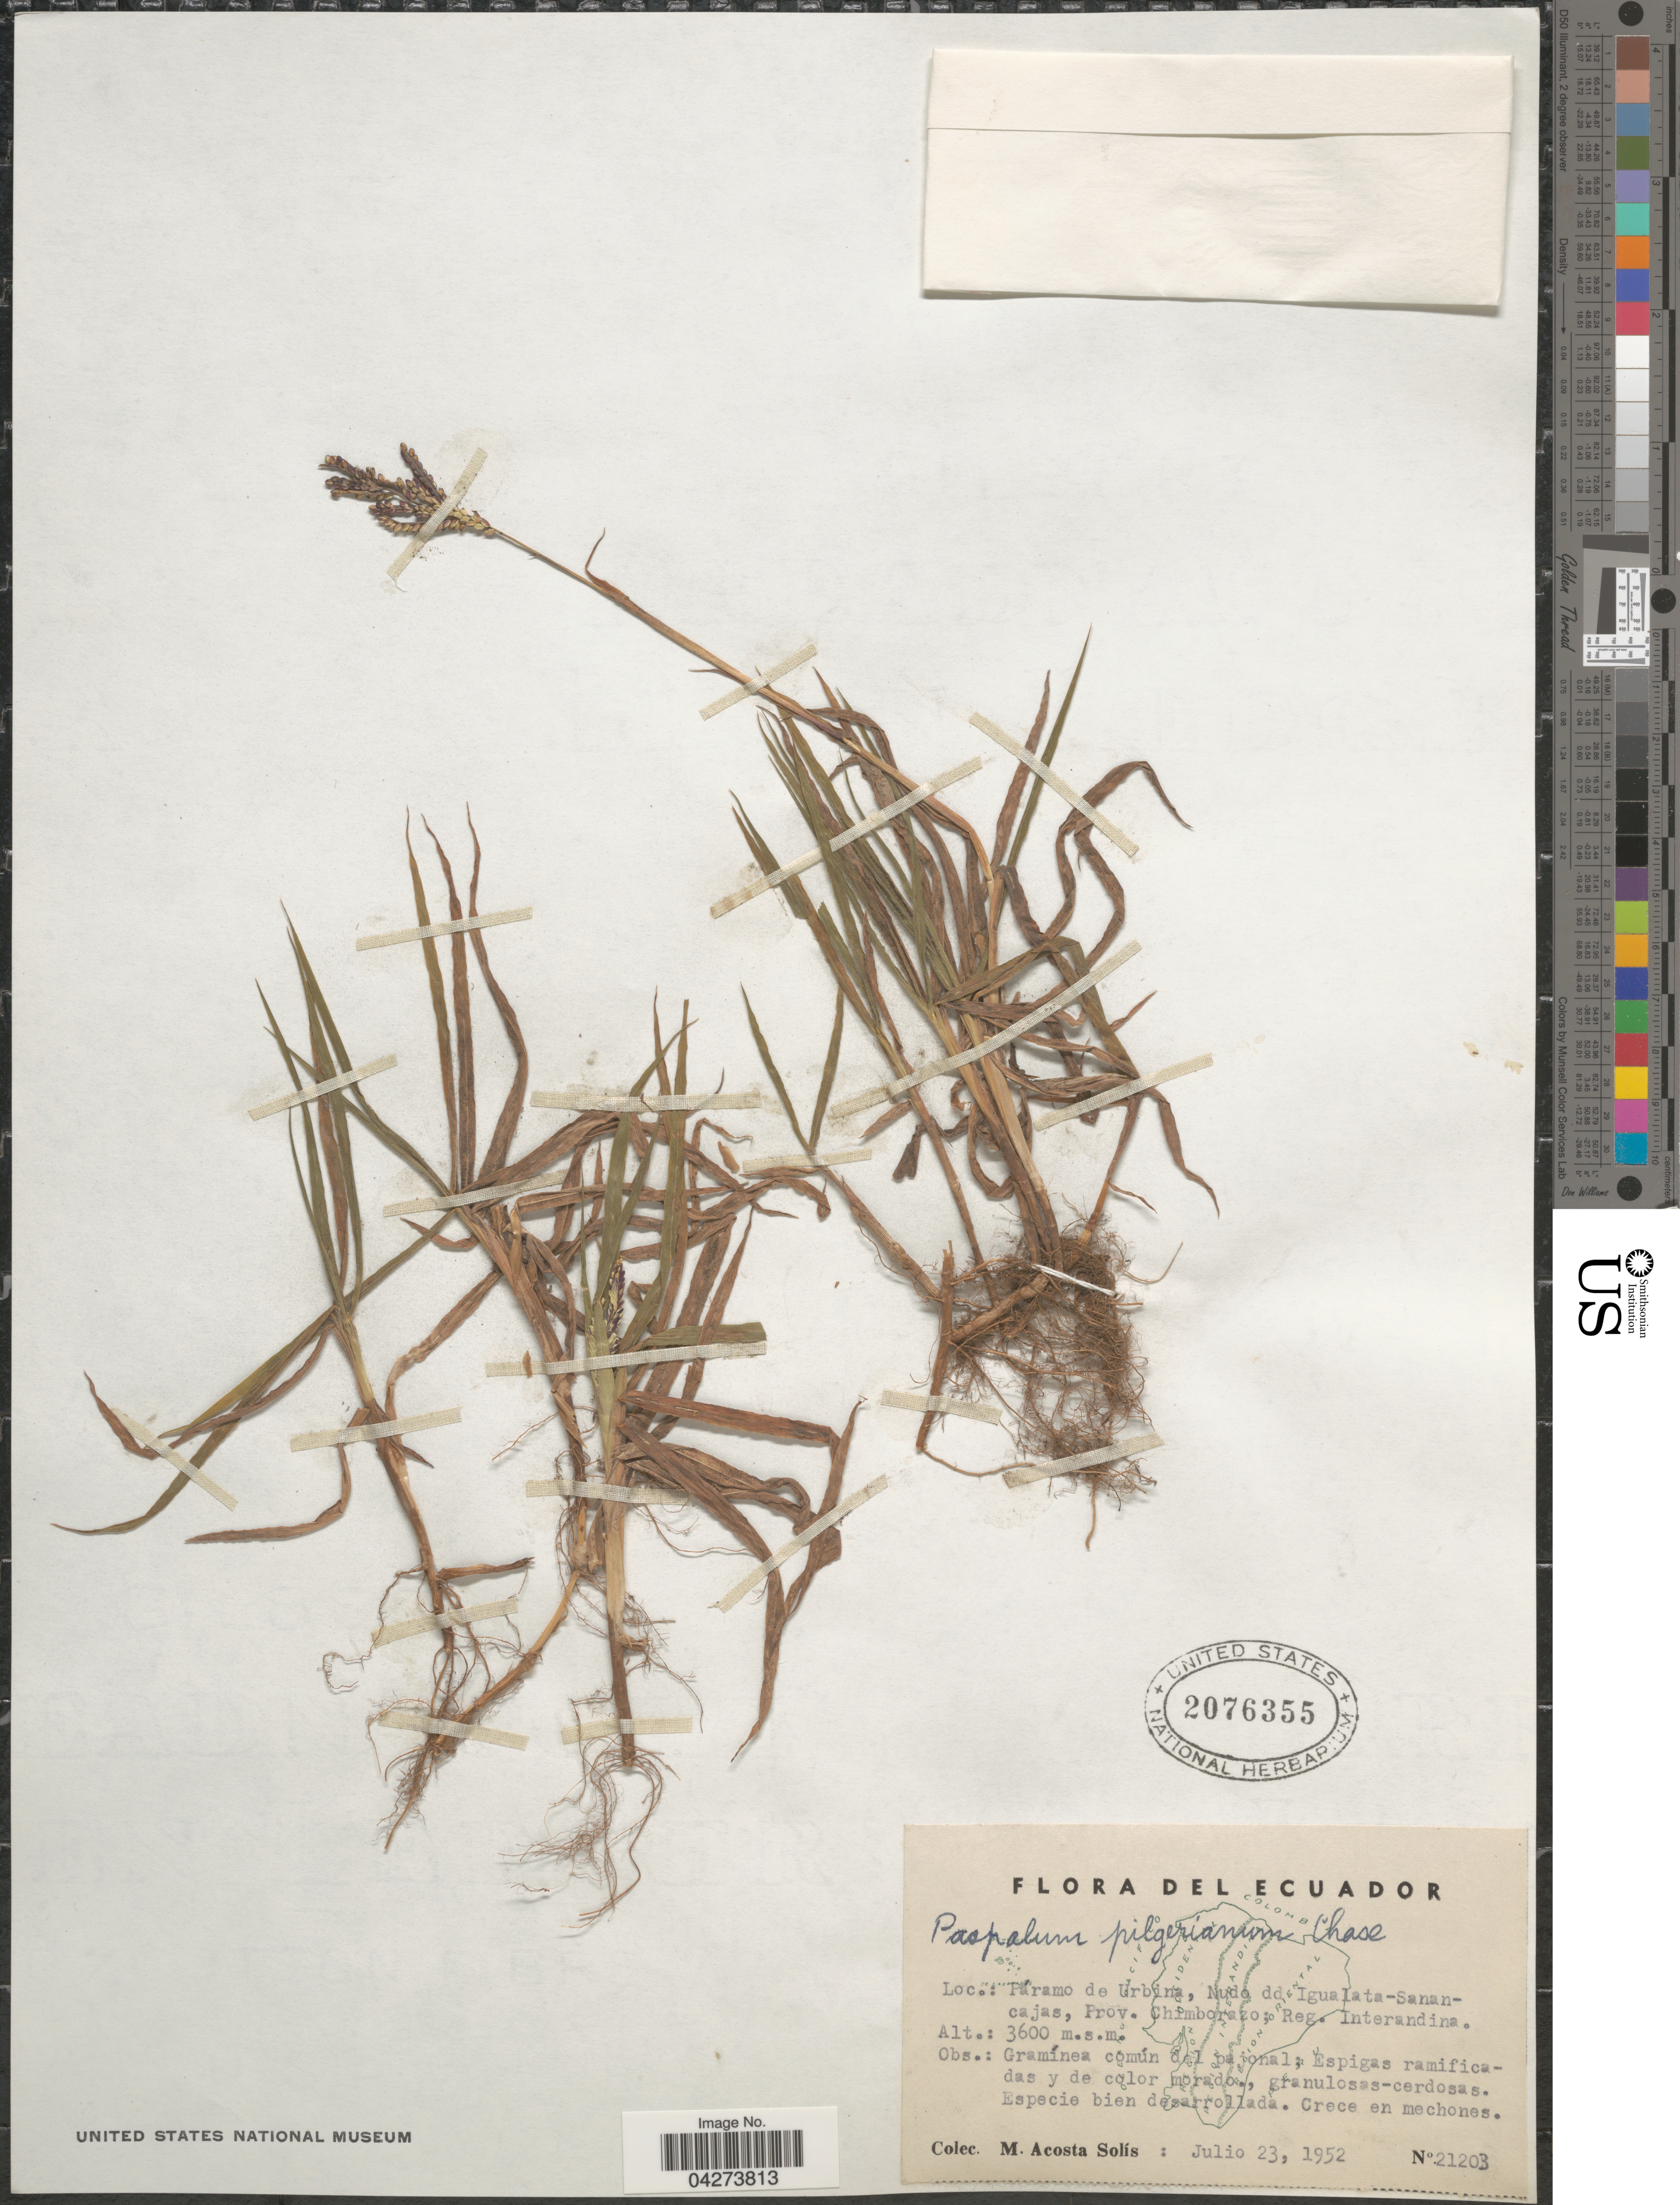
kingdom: Plantae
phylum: Tracheophyta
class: Liliopsida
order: Poales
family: Poaceae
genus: Paspalum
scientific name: Paspalum pilgerianum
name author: Chase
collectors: M. Acosta Solis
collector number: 21203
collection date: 1952-07-23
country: Ecuador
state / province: Chimborazo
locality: Páramo de Urbina, Nudo dd Igualata - Sanancajas, Prov. Chimborazo; Reg. Interandina.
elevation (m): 3600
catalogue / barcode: US 2076355